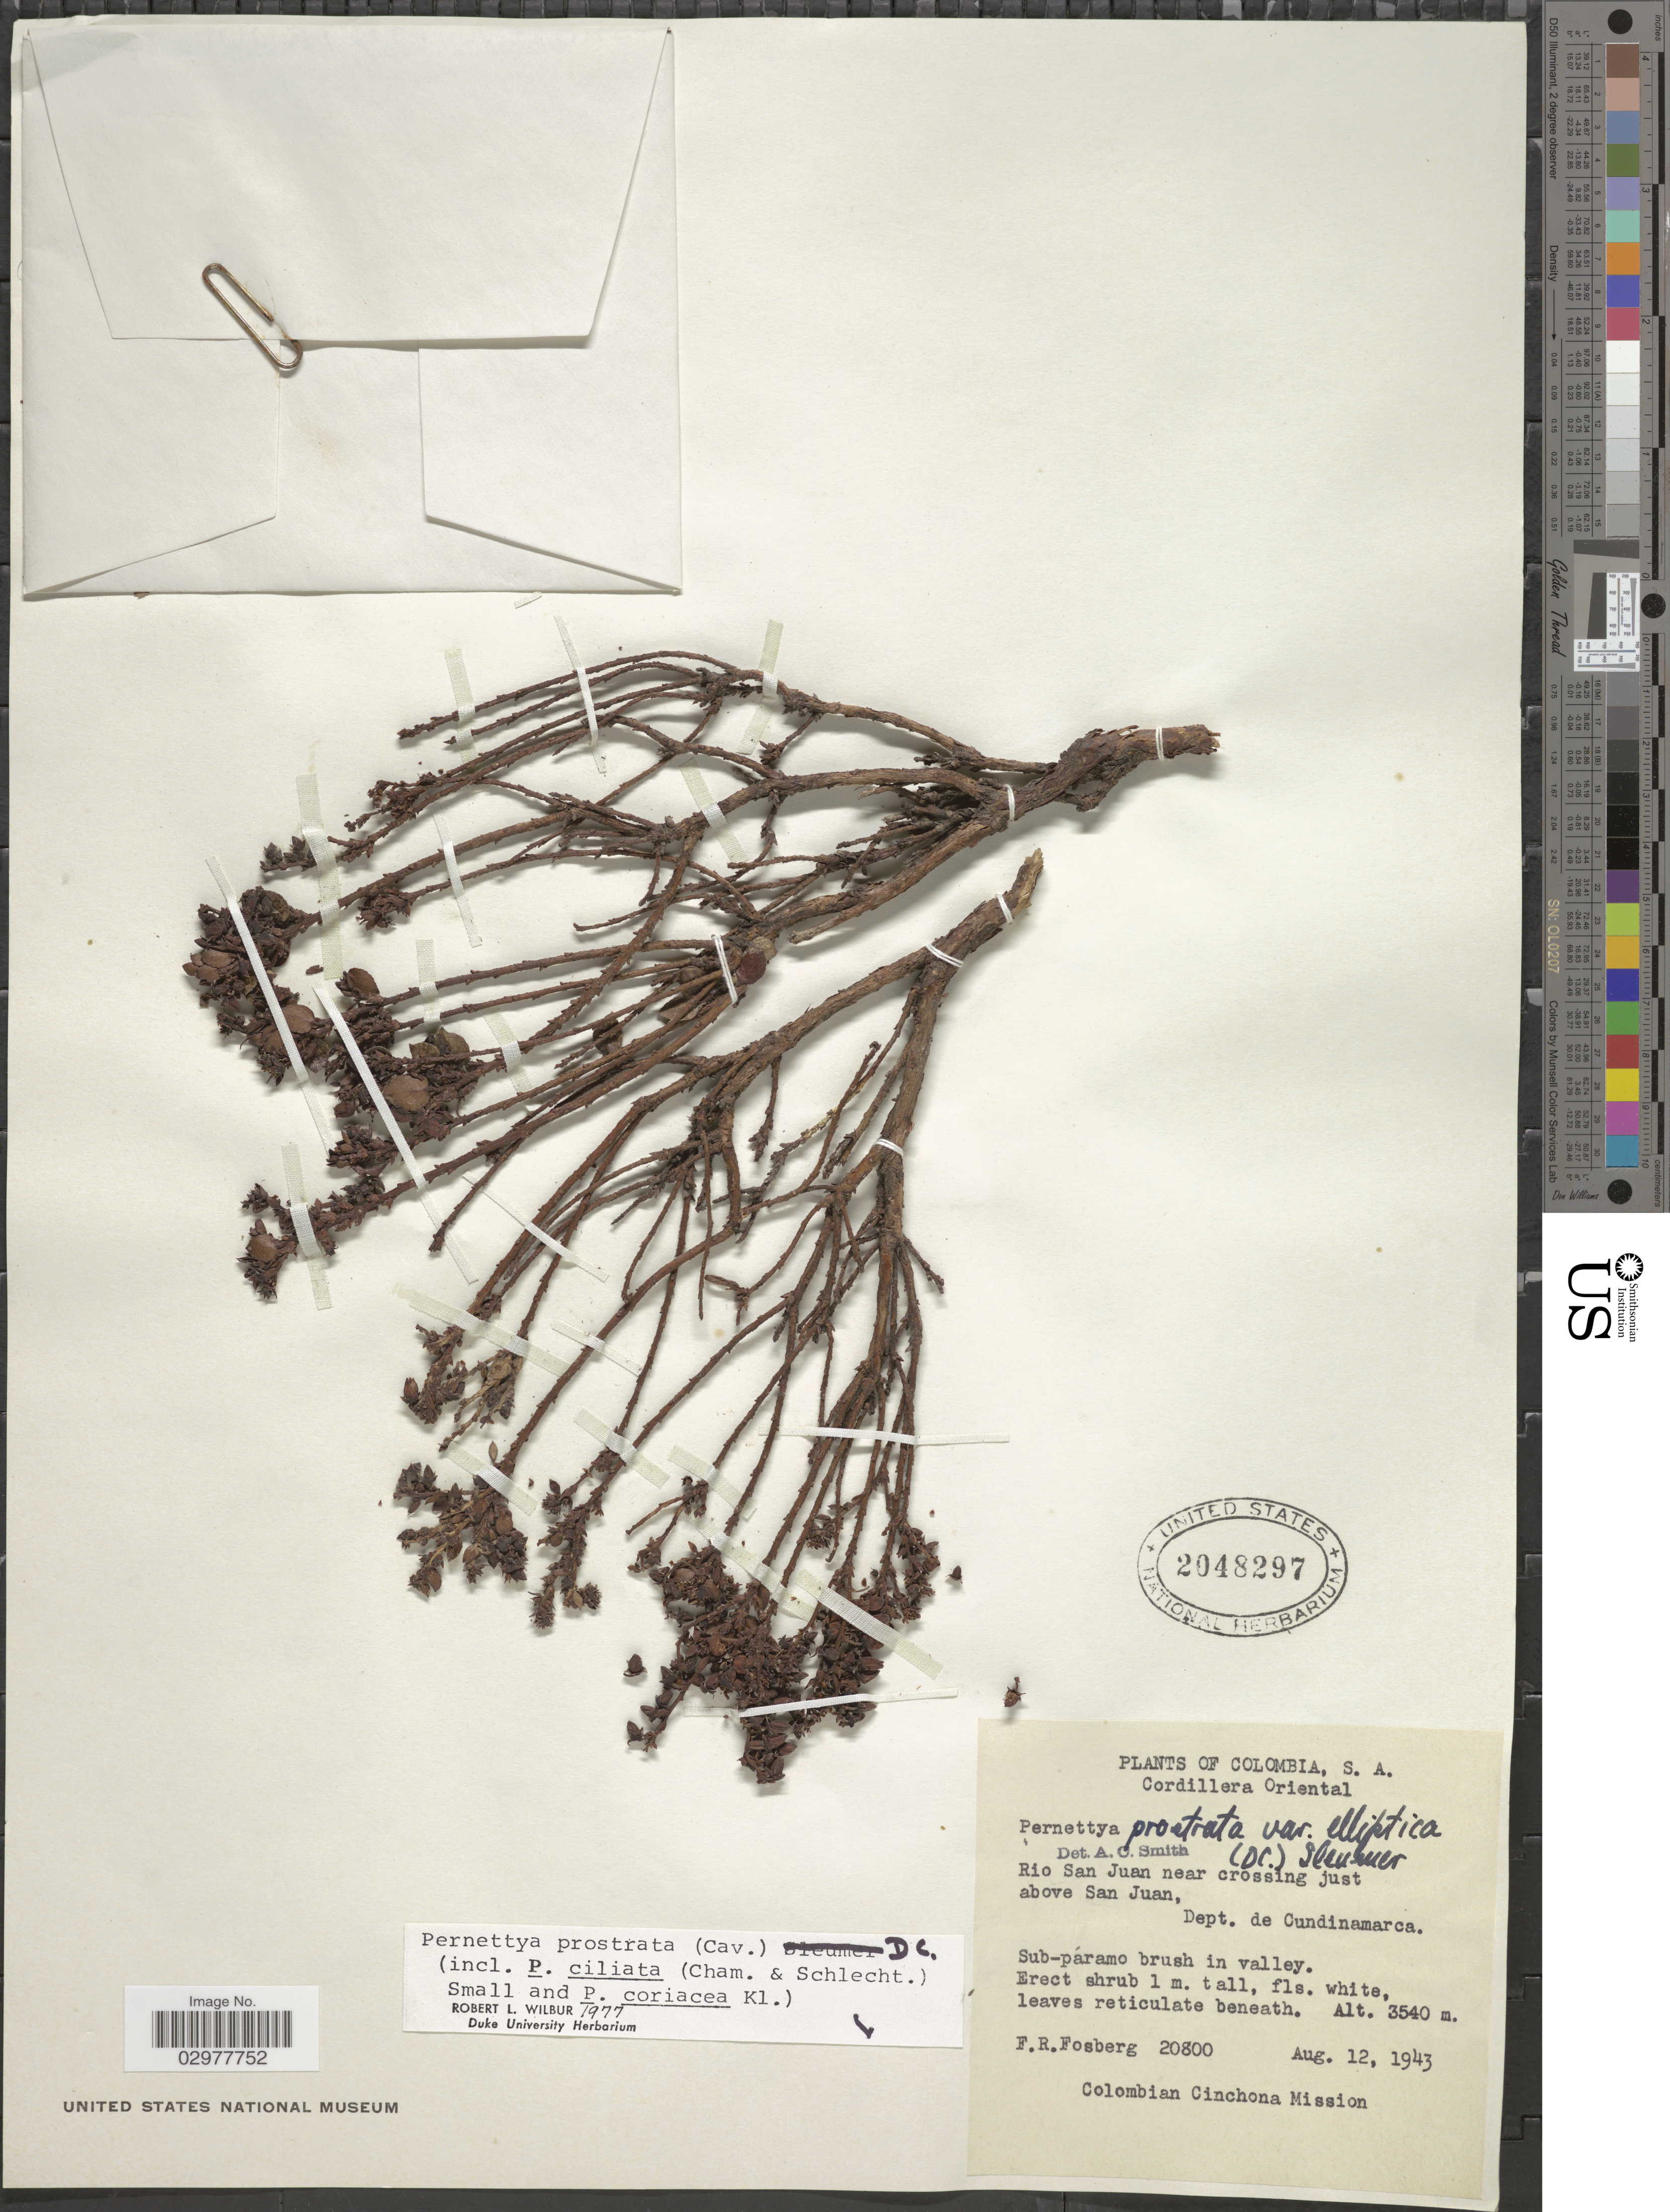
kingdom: Plantae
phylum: Tracheophyta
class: Magnoliopsida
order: Ericales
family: Ericaceae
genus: Pernettya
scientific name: Pernettya prostrata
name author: (Cav.) DC.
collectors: F. R. Fosberg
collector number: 20800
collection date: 1943-08-12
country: Colombia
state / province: Cundinamarca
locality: Cordillera Oriental, Rio San Juan near crossing just above San Juan, Dept. Cundinamarca.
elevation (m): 3540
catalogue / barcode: US 2048297